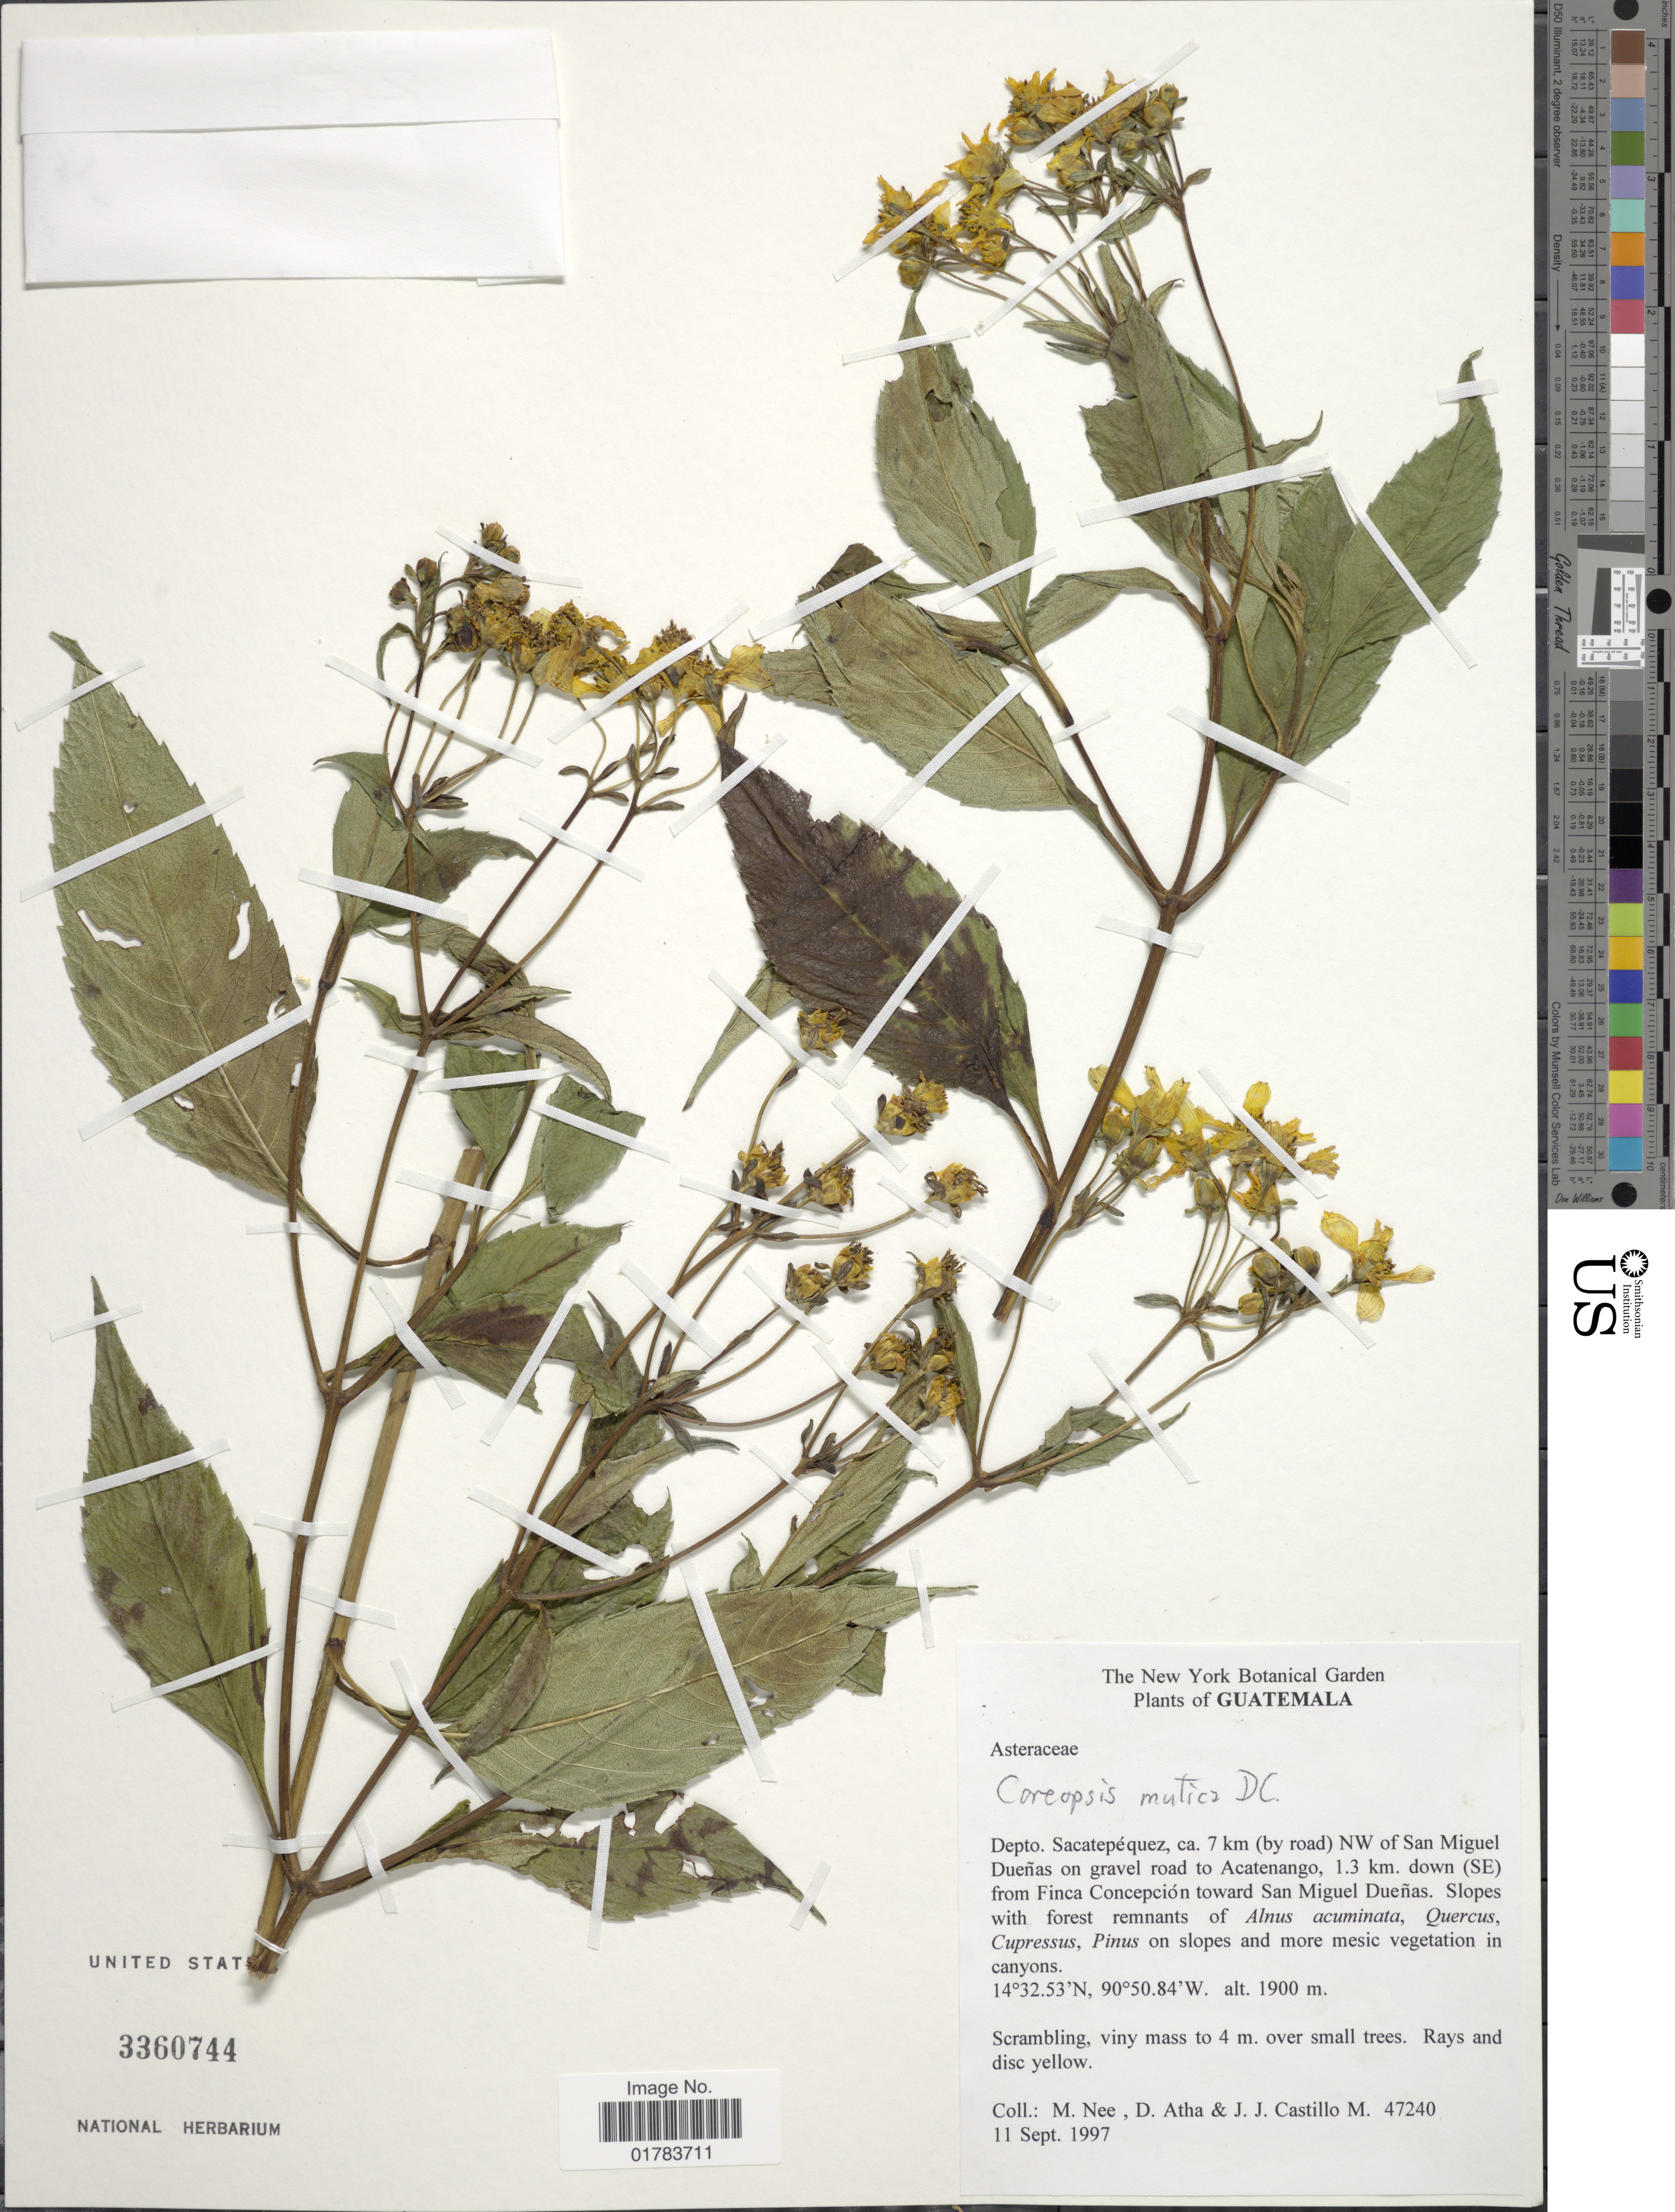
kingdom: Plantae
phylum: Tracheophyta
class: Magnoliopsida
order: Asterales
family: Asteraceae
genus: Coreopsis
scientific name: Coreopsis mutica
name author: DC.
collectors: M. Nee, D. Atha & J. Castillo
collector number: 47240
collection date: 1997-09-11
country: Guatemala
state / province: Sacatepéquez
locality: Ca. 7 km (by road) NW of San Miguel Duenas on gravel road to Acatenango, 1.3 km. diwn (SE) from Finca Concepcion toward San Miguel Duenas.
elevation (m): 1900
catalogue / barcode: US 3360744